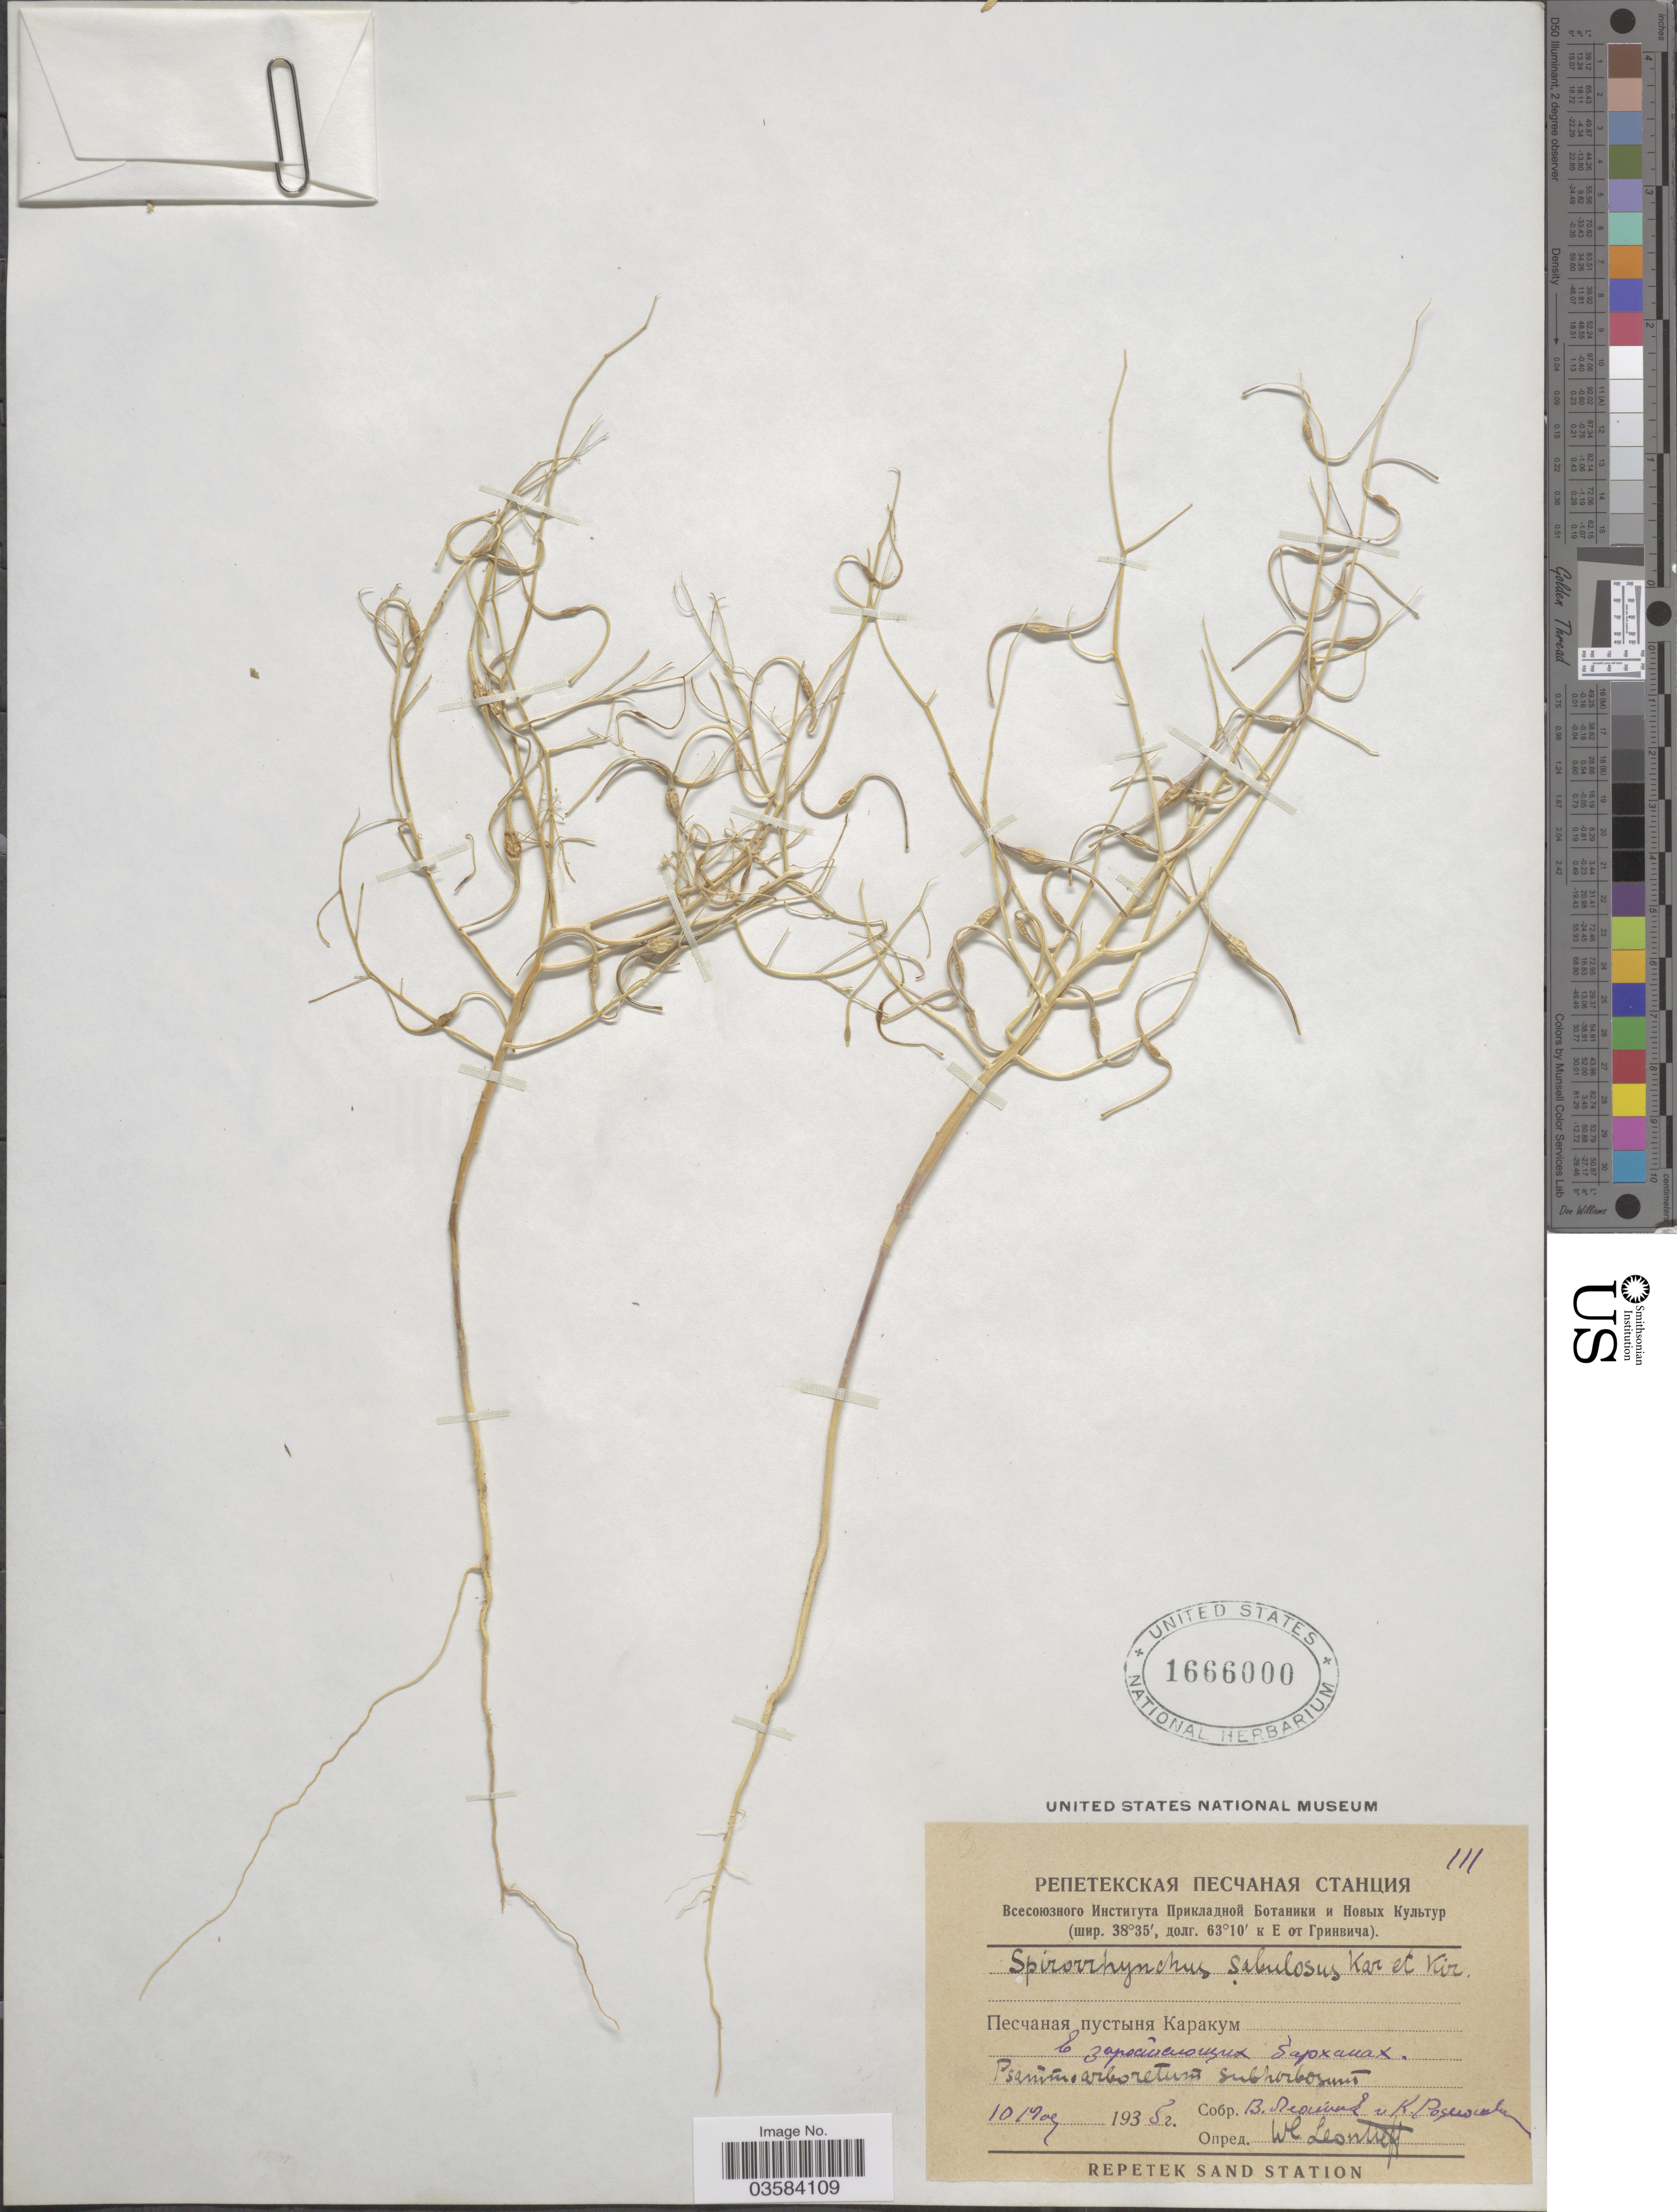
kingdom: Plantae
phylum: Tracheophyta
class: Magnoliopsida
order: Brassicales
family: Brassicaceae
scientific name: Spirorrhynchus sabulosus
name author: Karelin & Kirilov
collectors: V. Leontev & K. Rodionov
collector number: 111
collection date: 1935-06-10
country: Turkmenistan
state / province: Lebap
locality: Karakum Desert.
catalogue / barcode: US 1666000